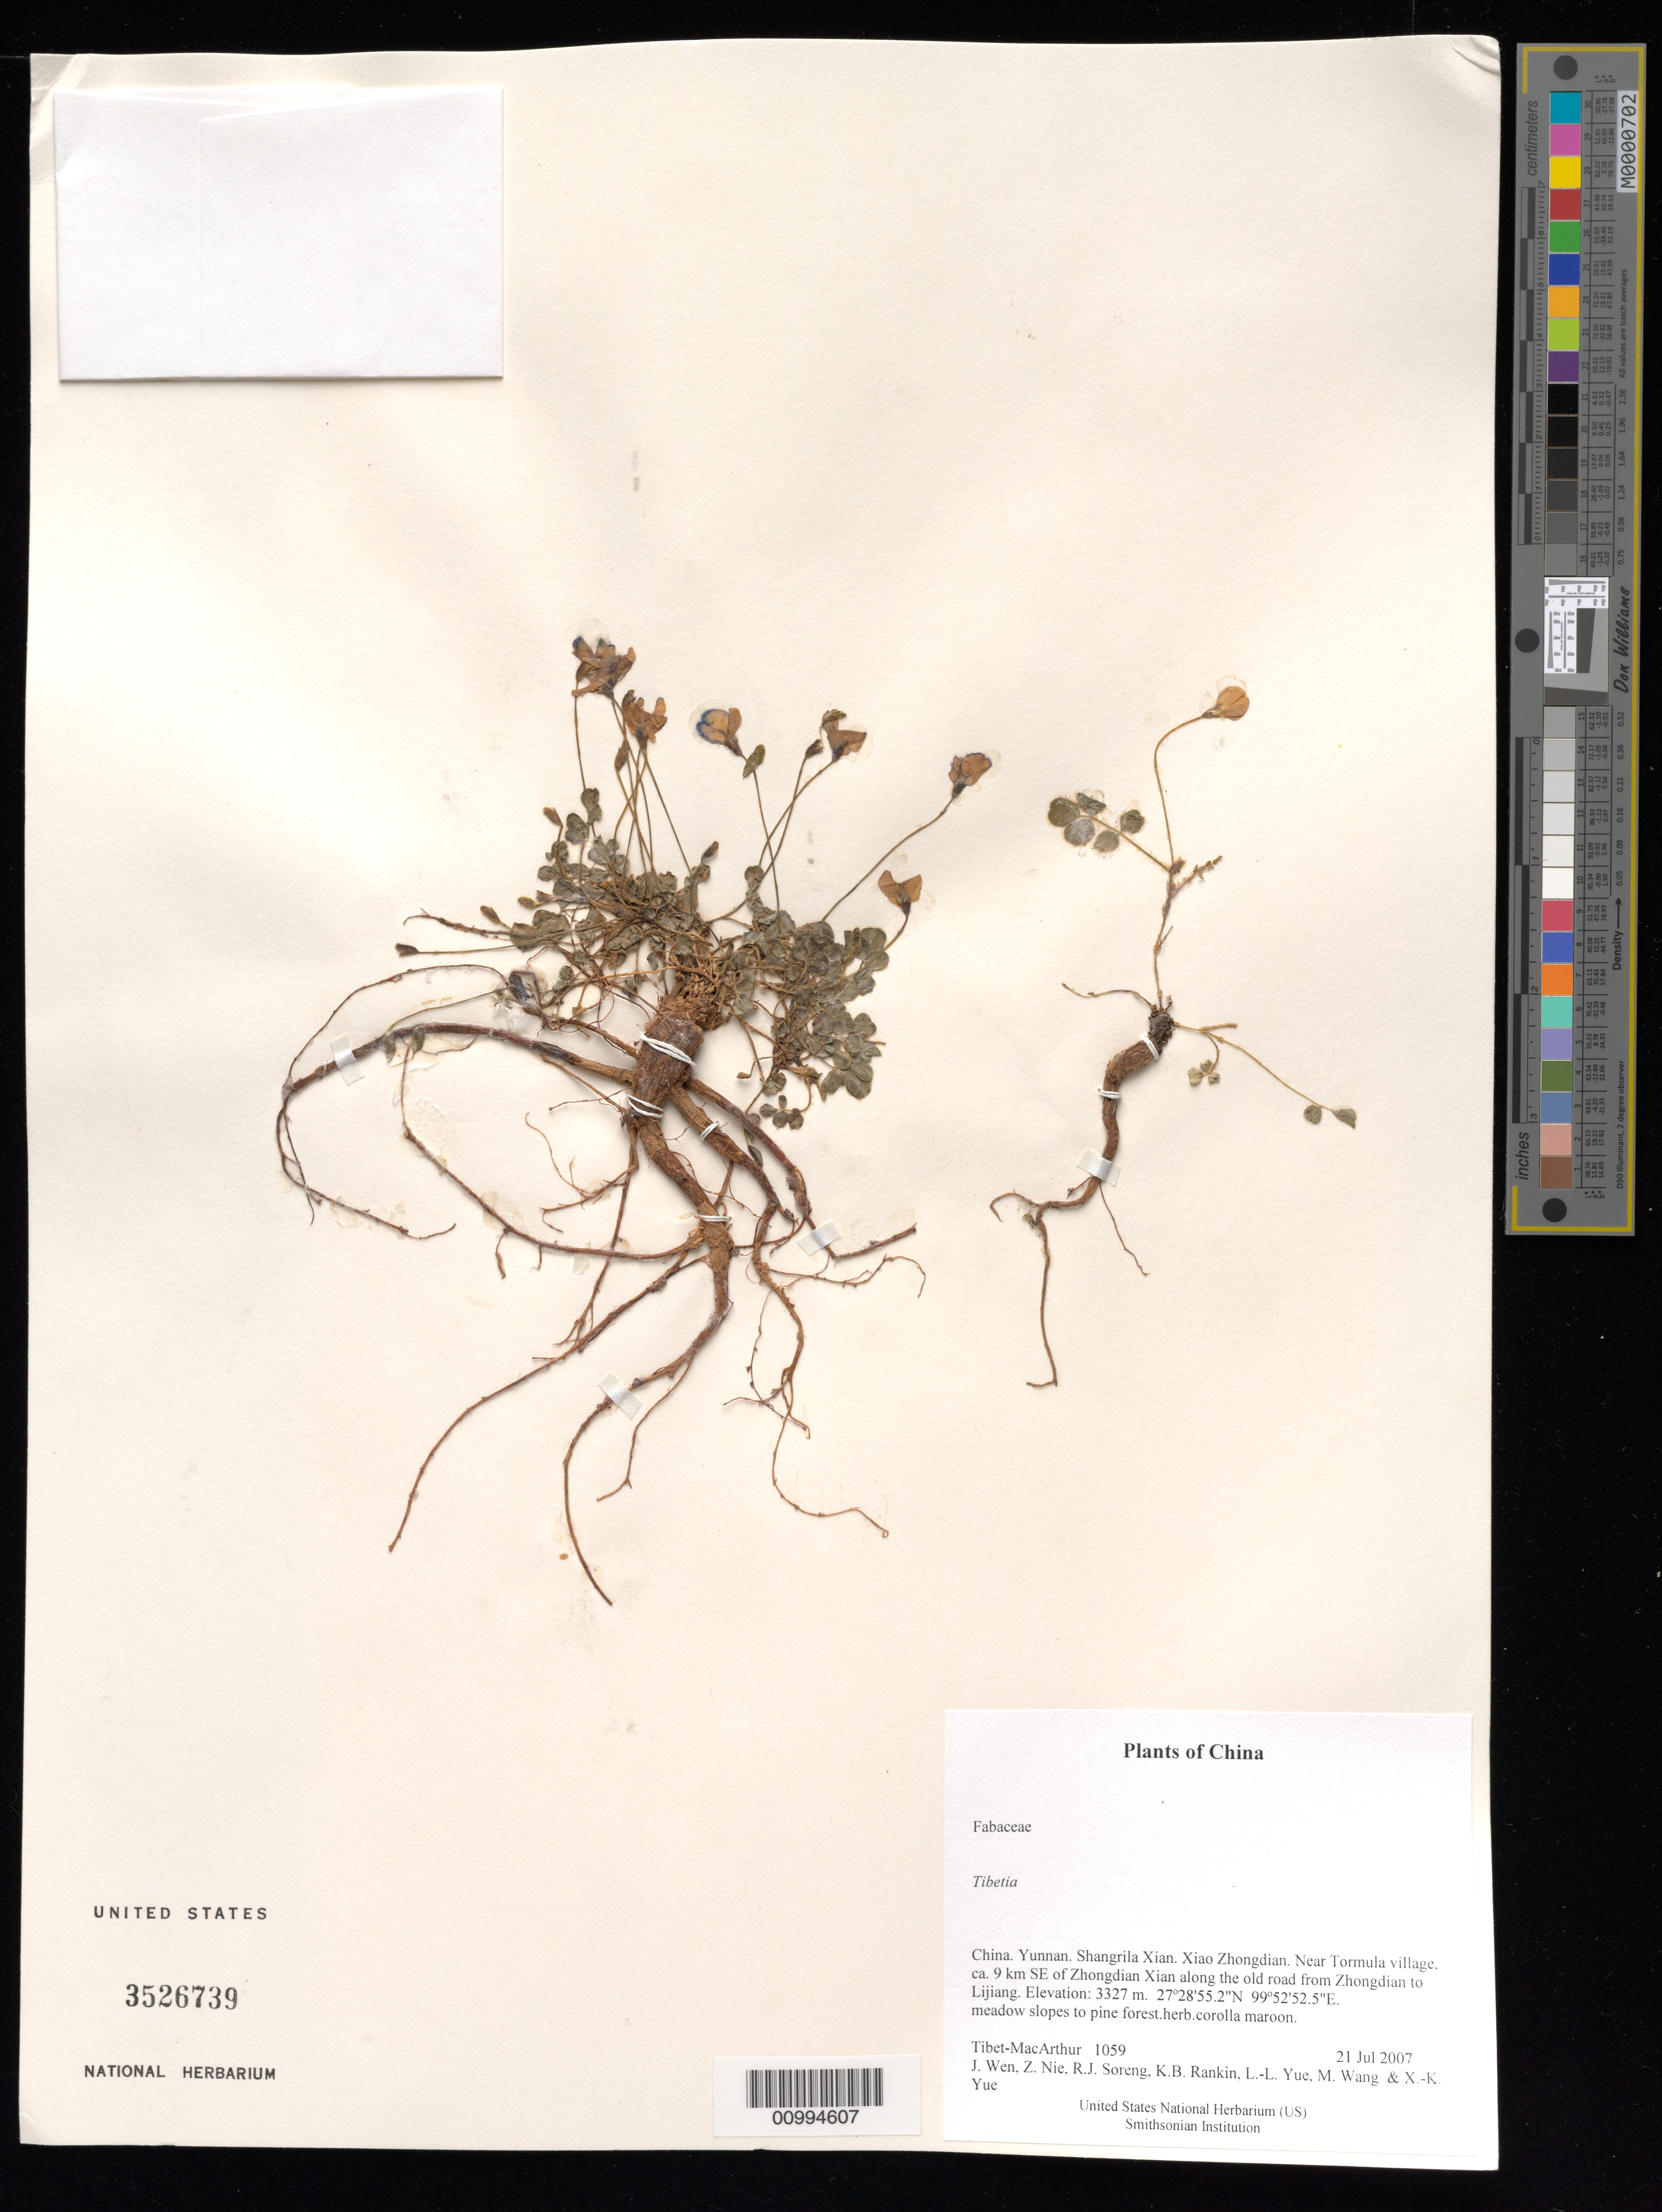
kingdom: Plantae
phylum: Tracheophyta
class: Magnoliopsida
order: Fabales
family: Fabaceae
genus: Tibetia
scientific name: Tibetia sp.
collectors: Tibet-MacArthur, J. Wen, Z. Nie, R. J. Soreng, K. Rankin, L. Yue, M. Wang & X. Yue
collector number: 1059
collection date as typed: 21 Jul 2007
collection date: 2007-07-21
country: China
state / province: Yunnan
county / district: Shangrila Xian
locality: Xiao Zhongdian. Near Tormula village, ca. 9 km SE of Zhongdian Xian along the old road from Zhongdian to Lijiang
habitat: meadow slopes to pine forest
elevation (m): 3327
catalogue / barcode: US 3526739